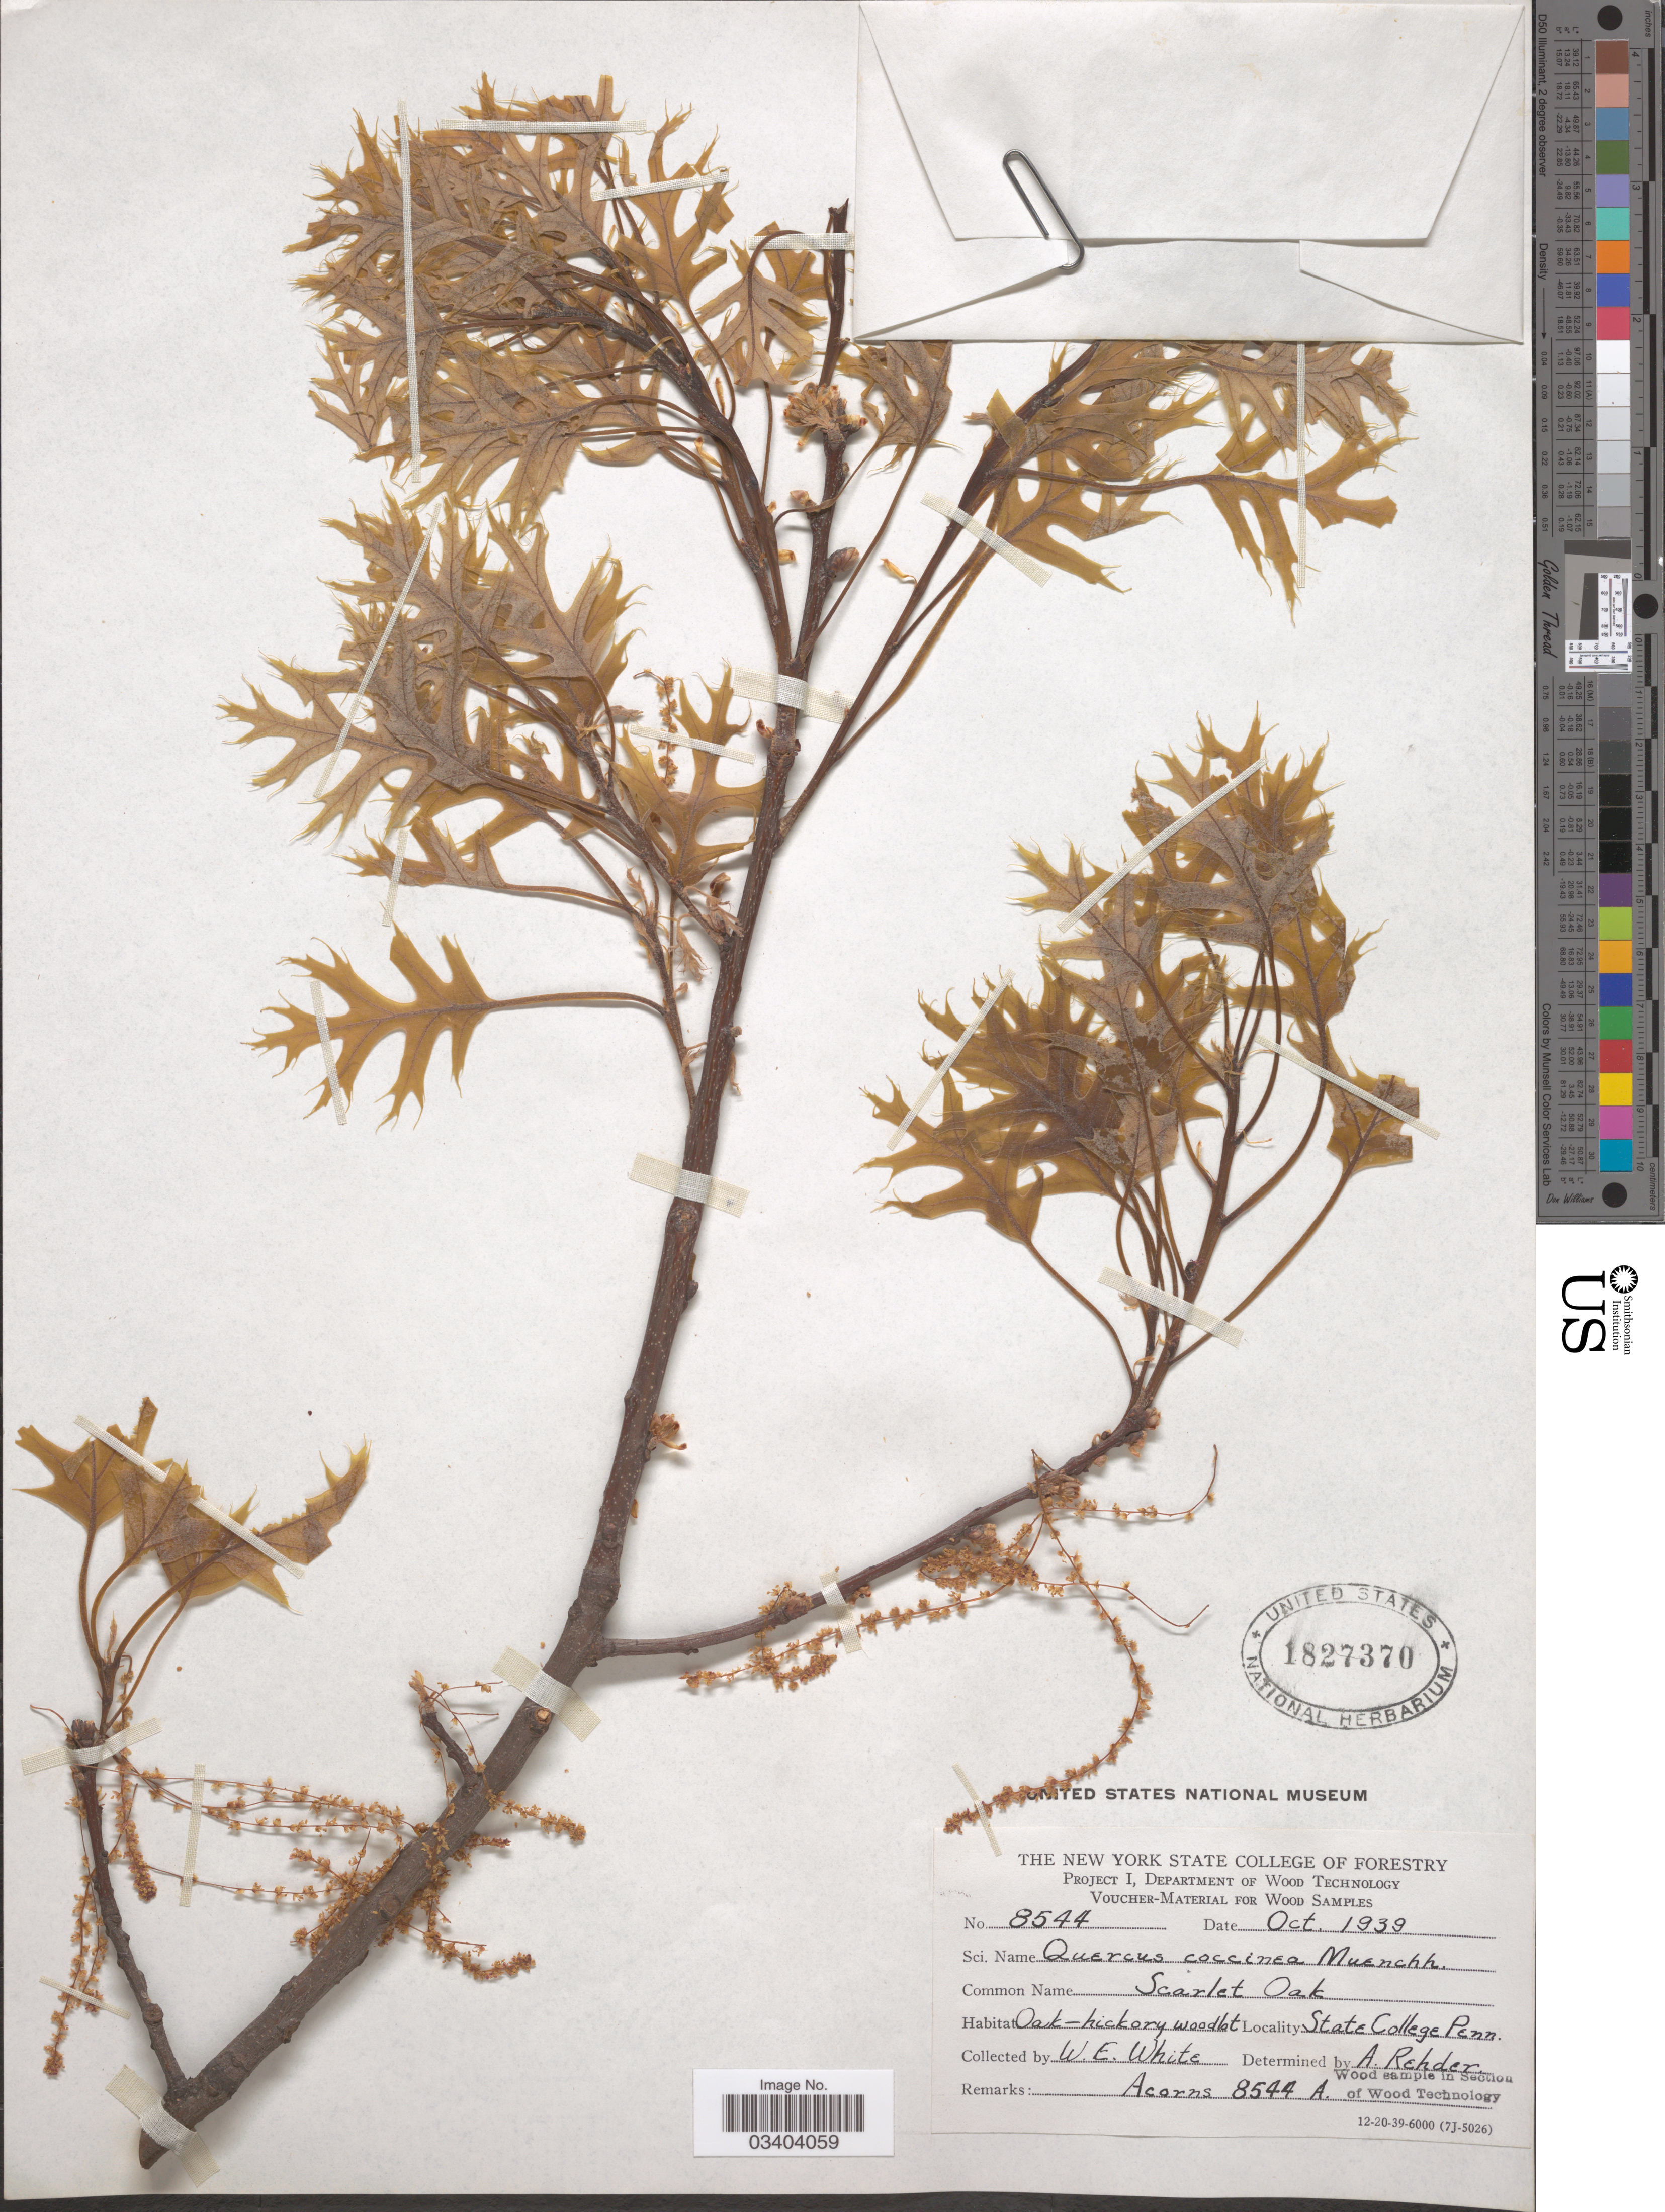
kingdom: Plantae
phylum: Tracheophyta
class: Magnoliopsida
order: Fagales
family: Fagaceae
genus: Quercus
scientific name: Quercus coccinea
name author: Münchh.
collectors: W. E. White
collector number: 8544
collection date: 1939-10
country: United States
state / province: Pennsylvania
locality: State College Penn.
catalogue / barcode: US 1827370